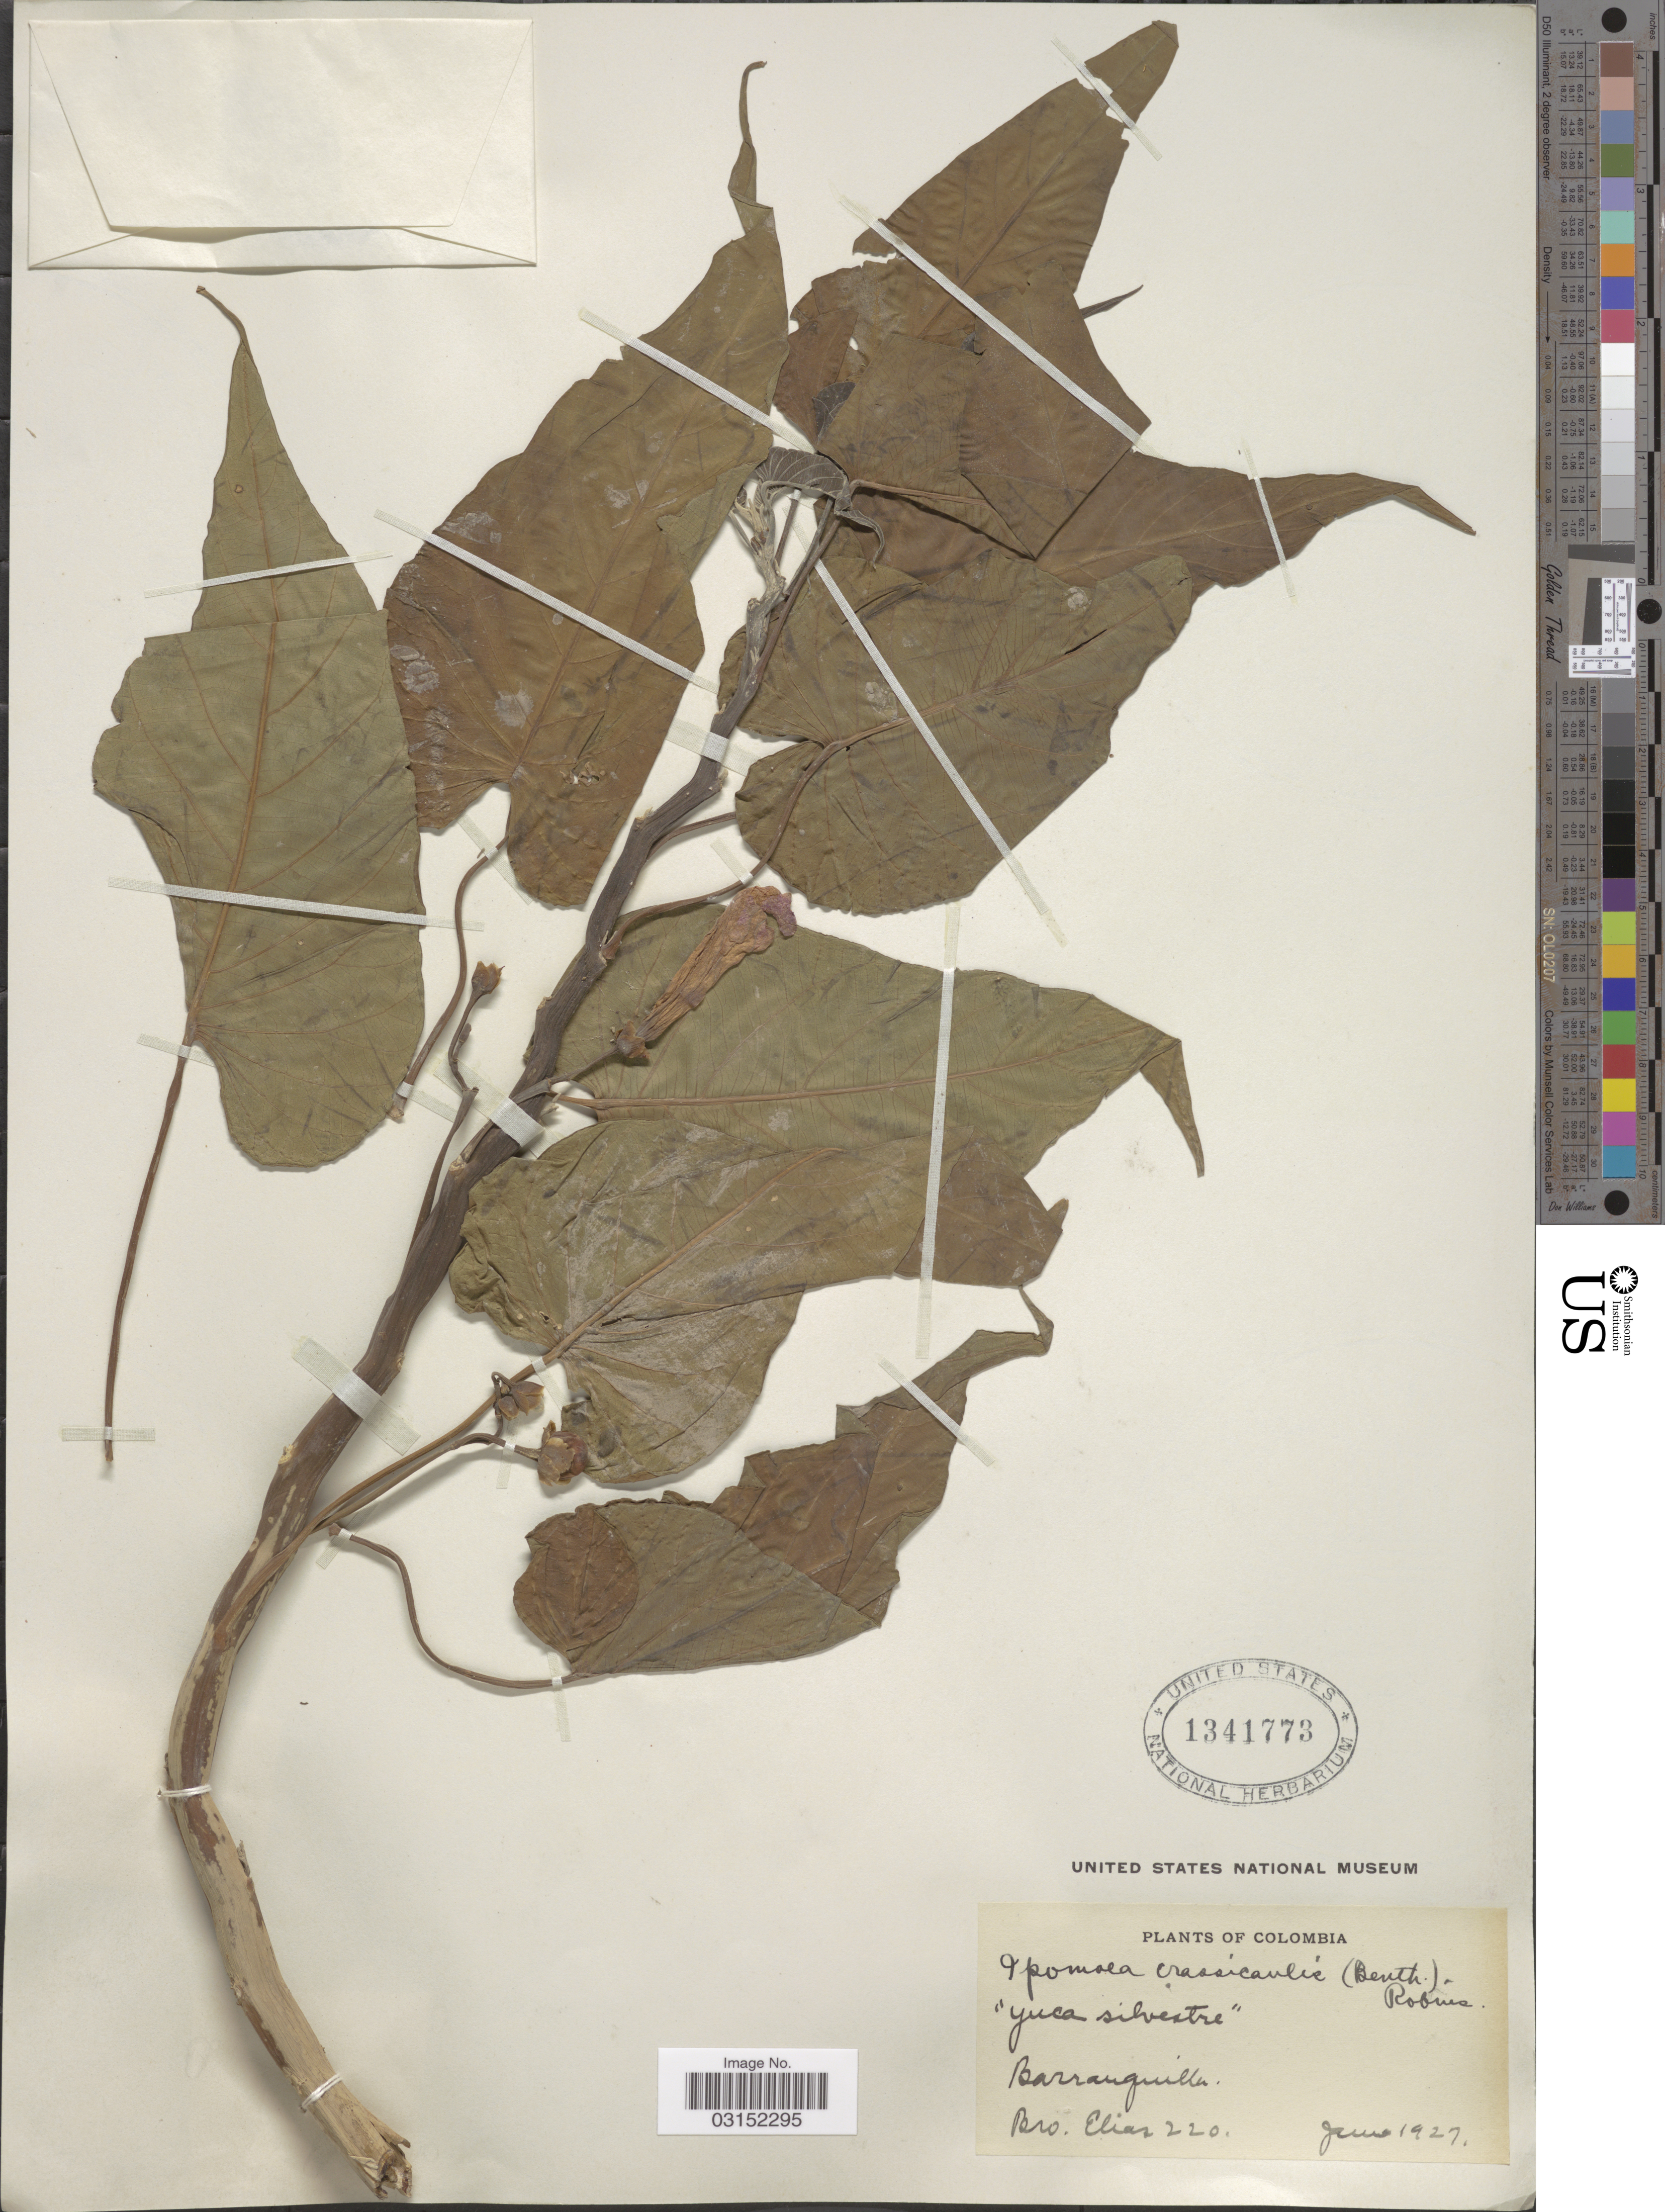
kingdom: Plantae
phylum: Tracheophyta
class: Magnoliopsida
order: Solanales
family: Convolvulaceae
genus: Ipomoea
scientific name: Ipomoea carnea subsp. fistulosa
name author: (Mart. ex Choisy) D.F. Austin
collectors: Bro. Elias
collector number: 220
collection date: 1927-06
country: Colombia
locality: Barranquilla.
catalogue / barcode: US 1341773